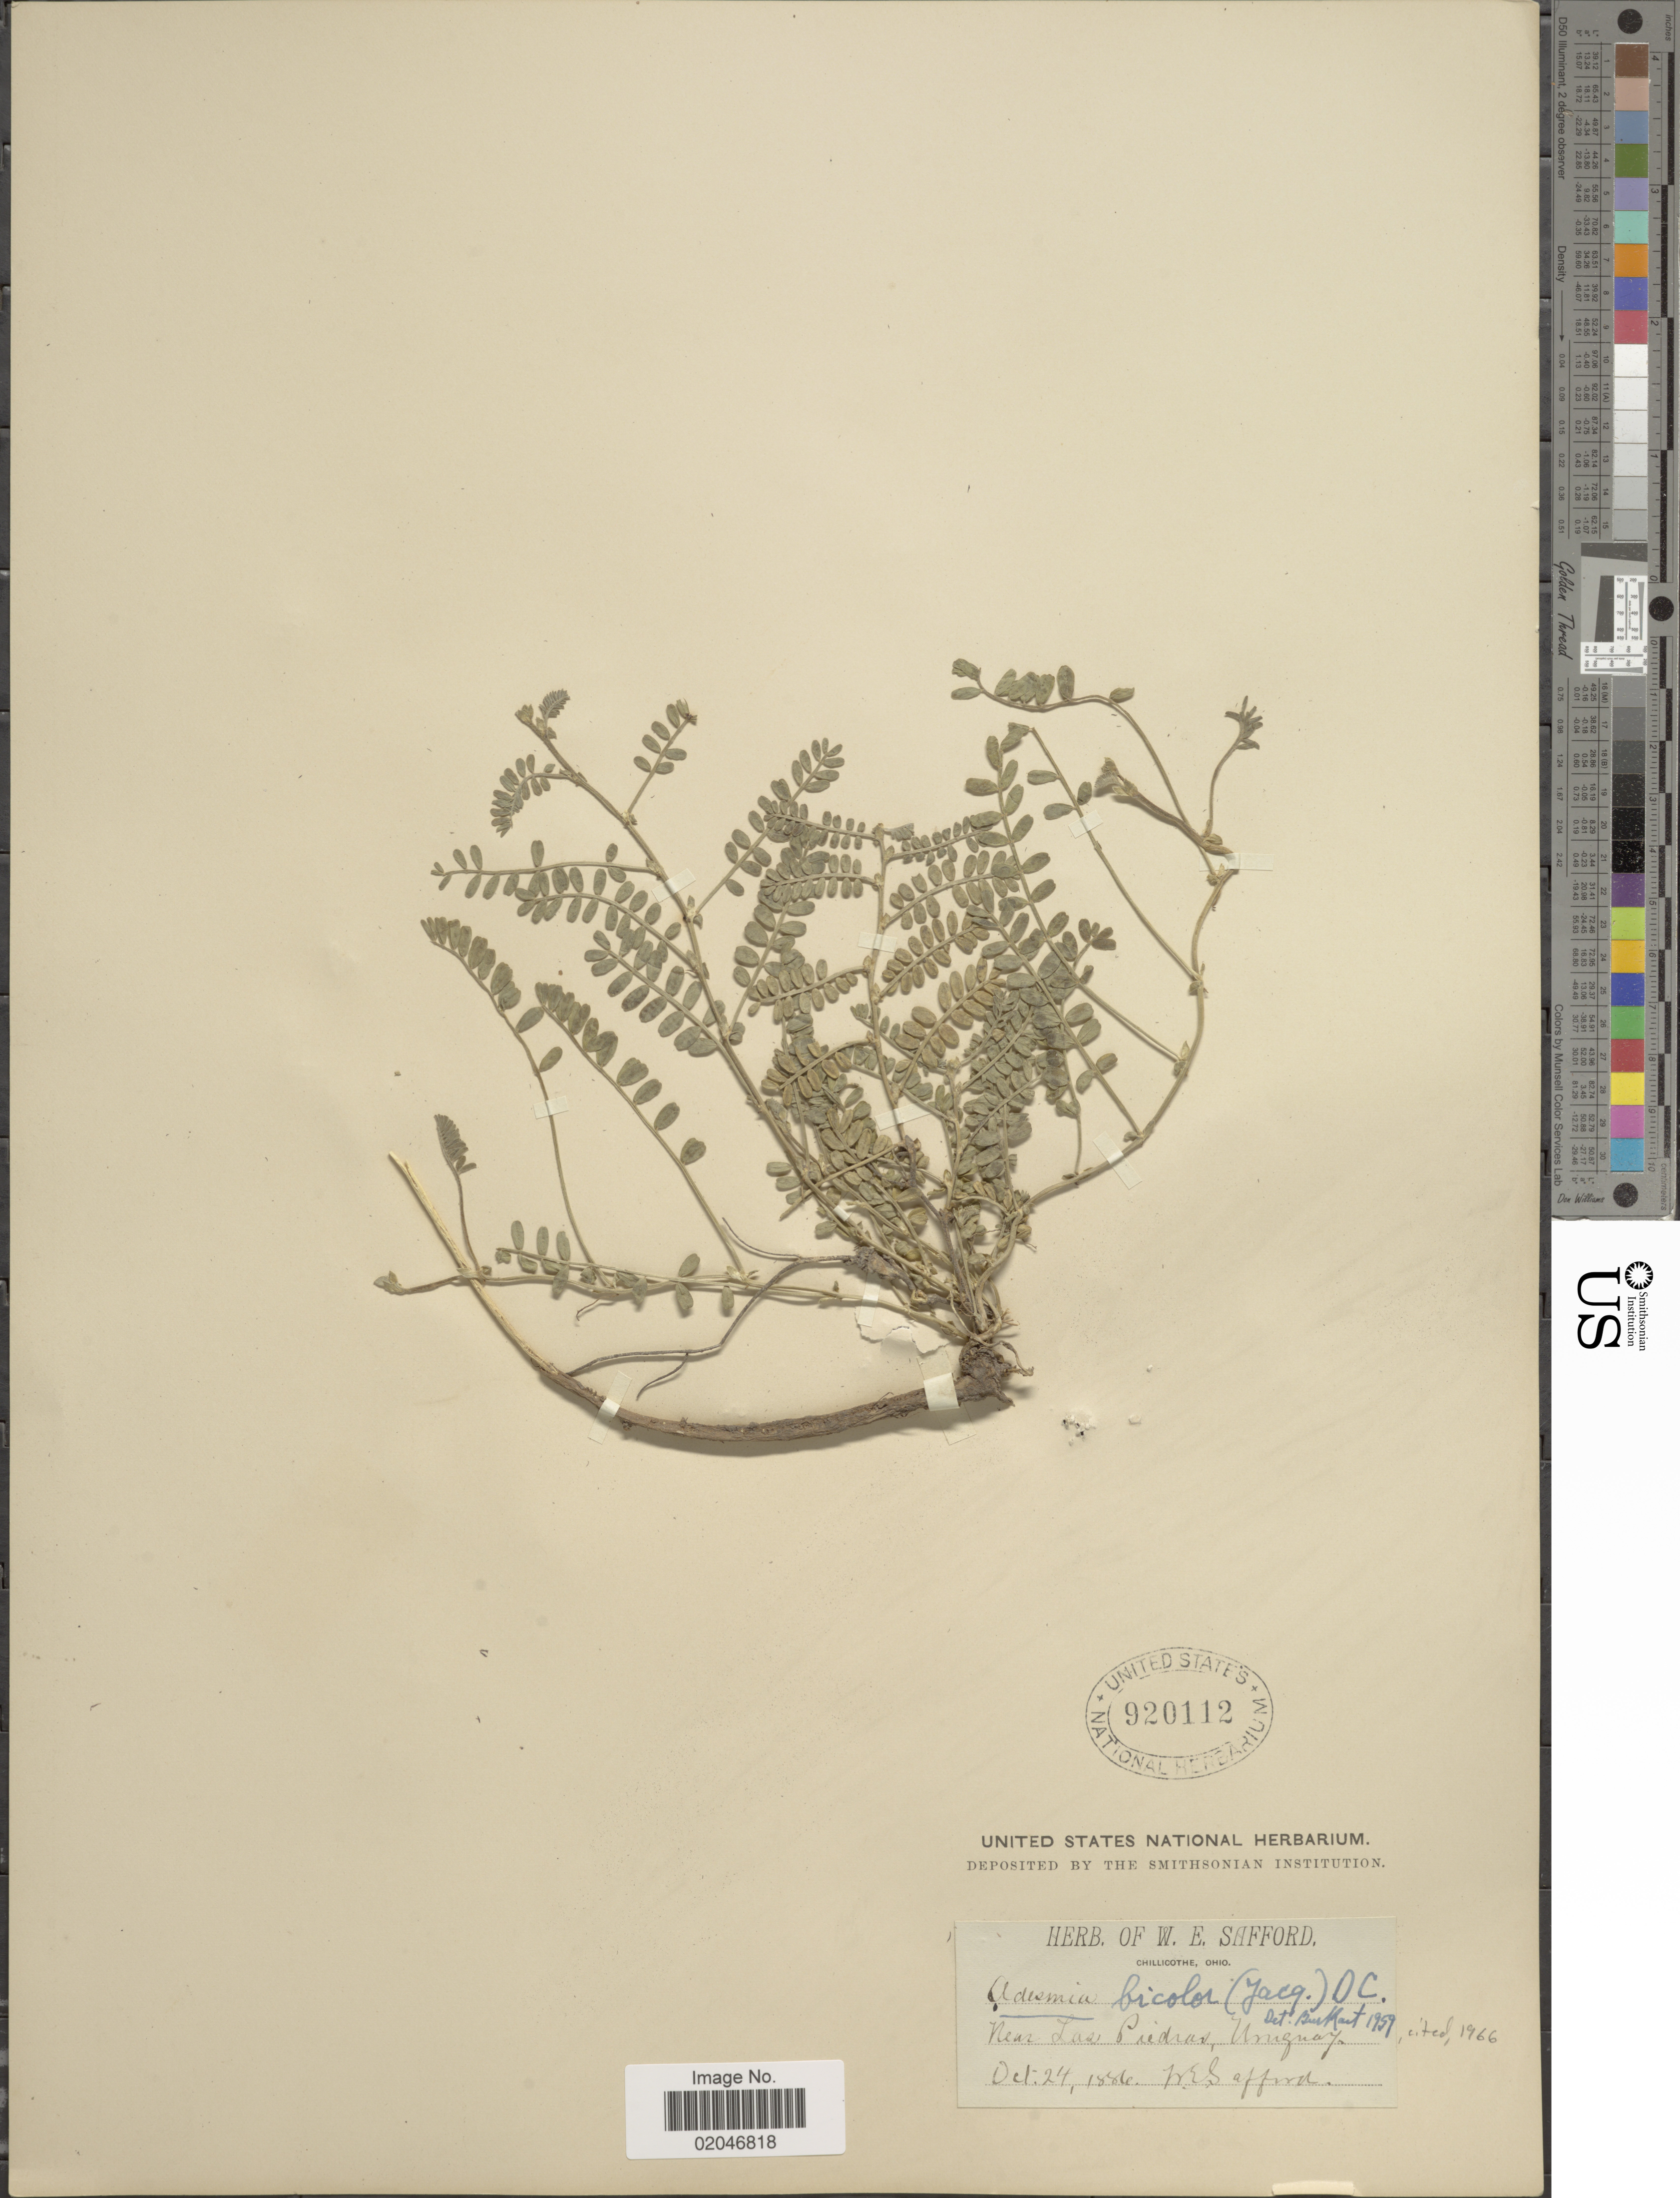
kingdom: Plantae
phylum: Tracheophyta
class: Magnoliopsida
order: Fabales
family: Fabaceae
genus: Adesmia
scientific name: Adesmia bicolor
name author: (Poir.) DC.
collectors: W. E. Safford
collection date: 1886-10-24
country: Uruguay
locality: Near Las Piedras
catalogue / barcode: US 920112